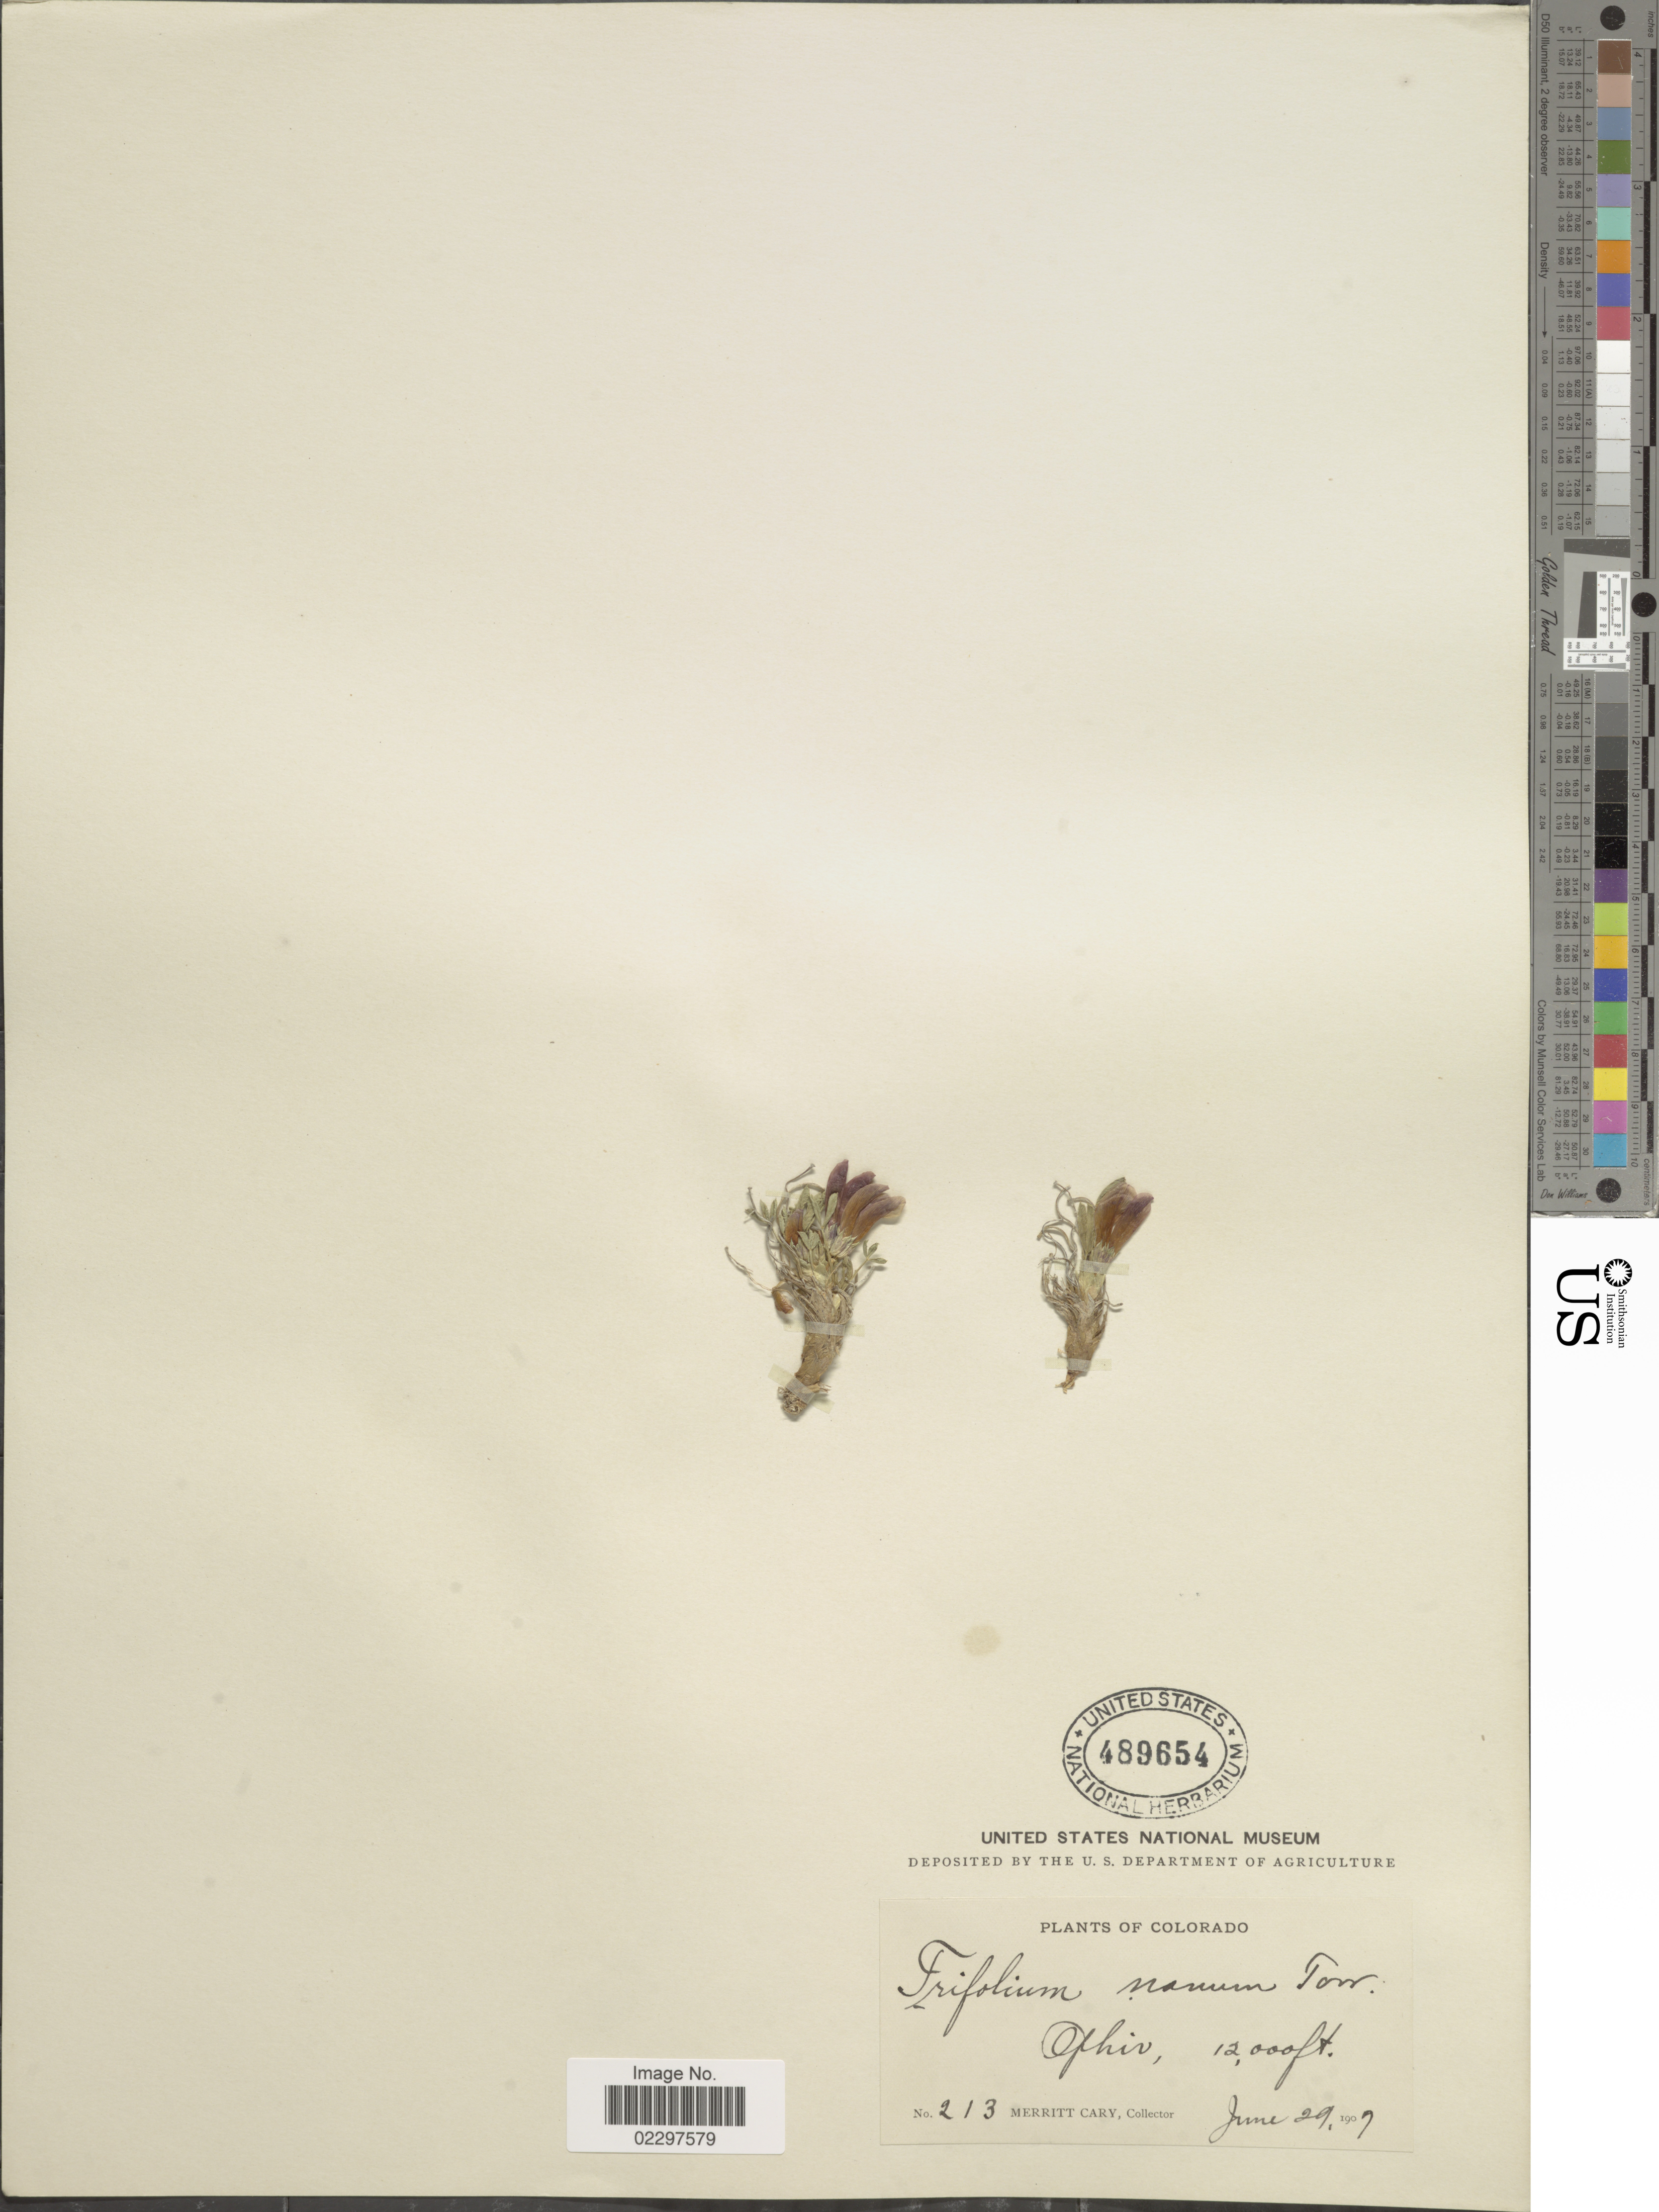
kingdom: Plantae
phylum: Tracheophyta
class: Magnoliopsida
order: Fabales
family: Fabaceae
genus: Trifolium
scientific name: Trifolium nanum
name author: Torr.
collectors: M. Cary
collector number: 213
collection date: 1909-06-29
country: United States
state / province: Colorado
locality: Ophir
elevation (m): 3658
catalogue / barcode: US 489654